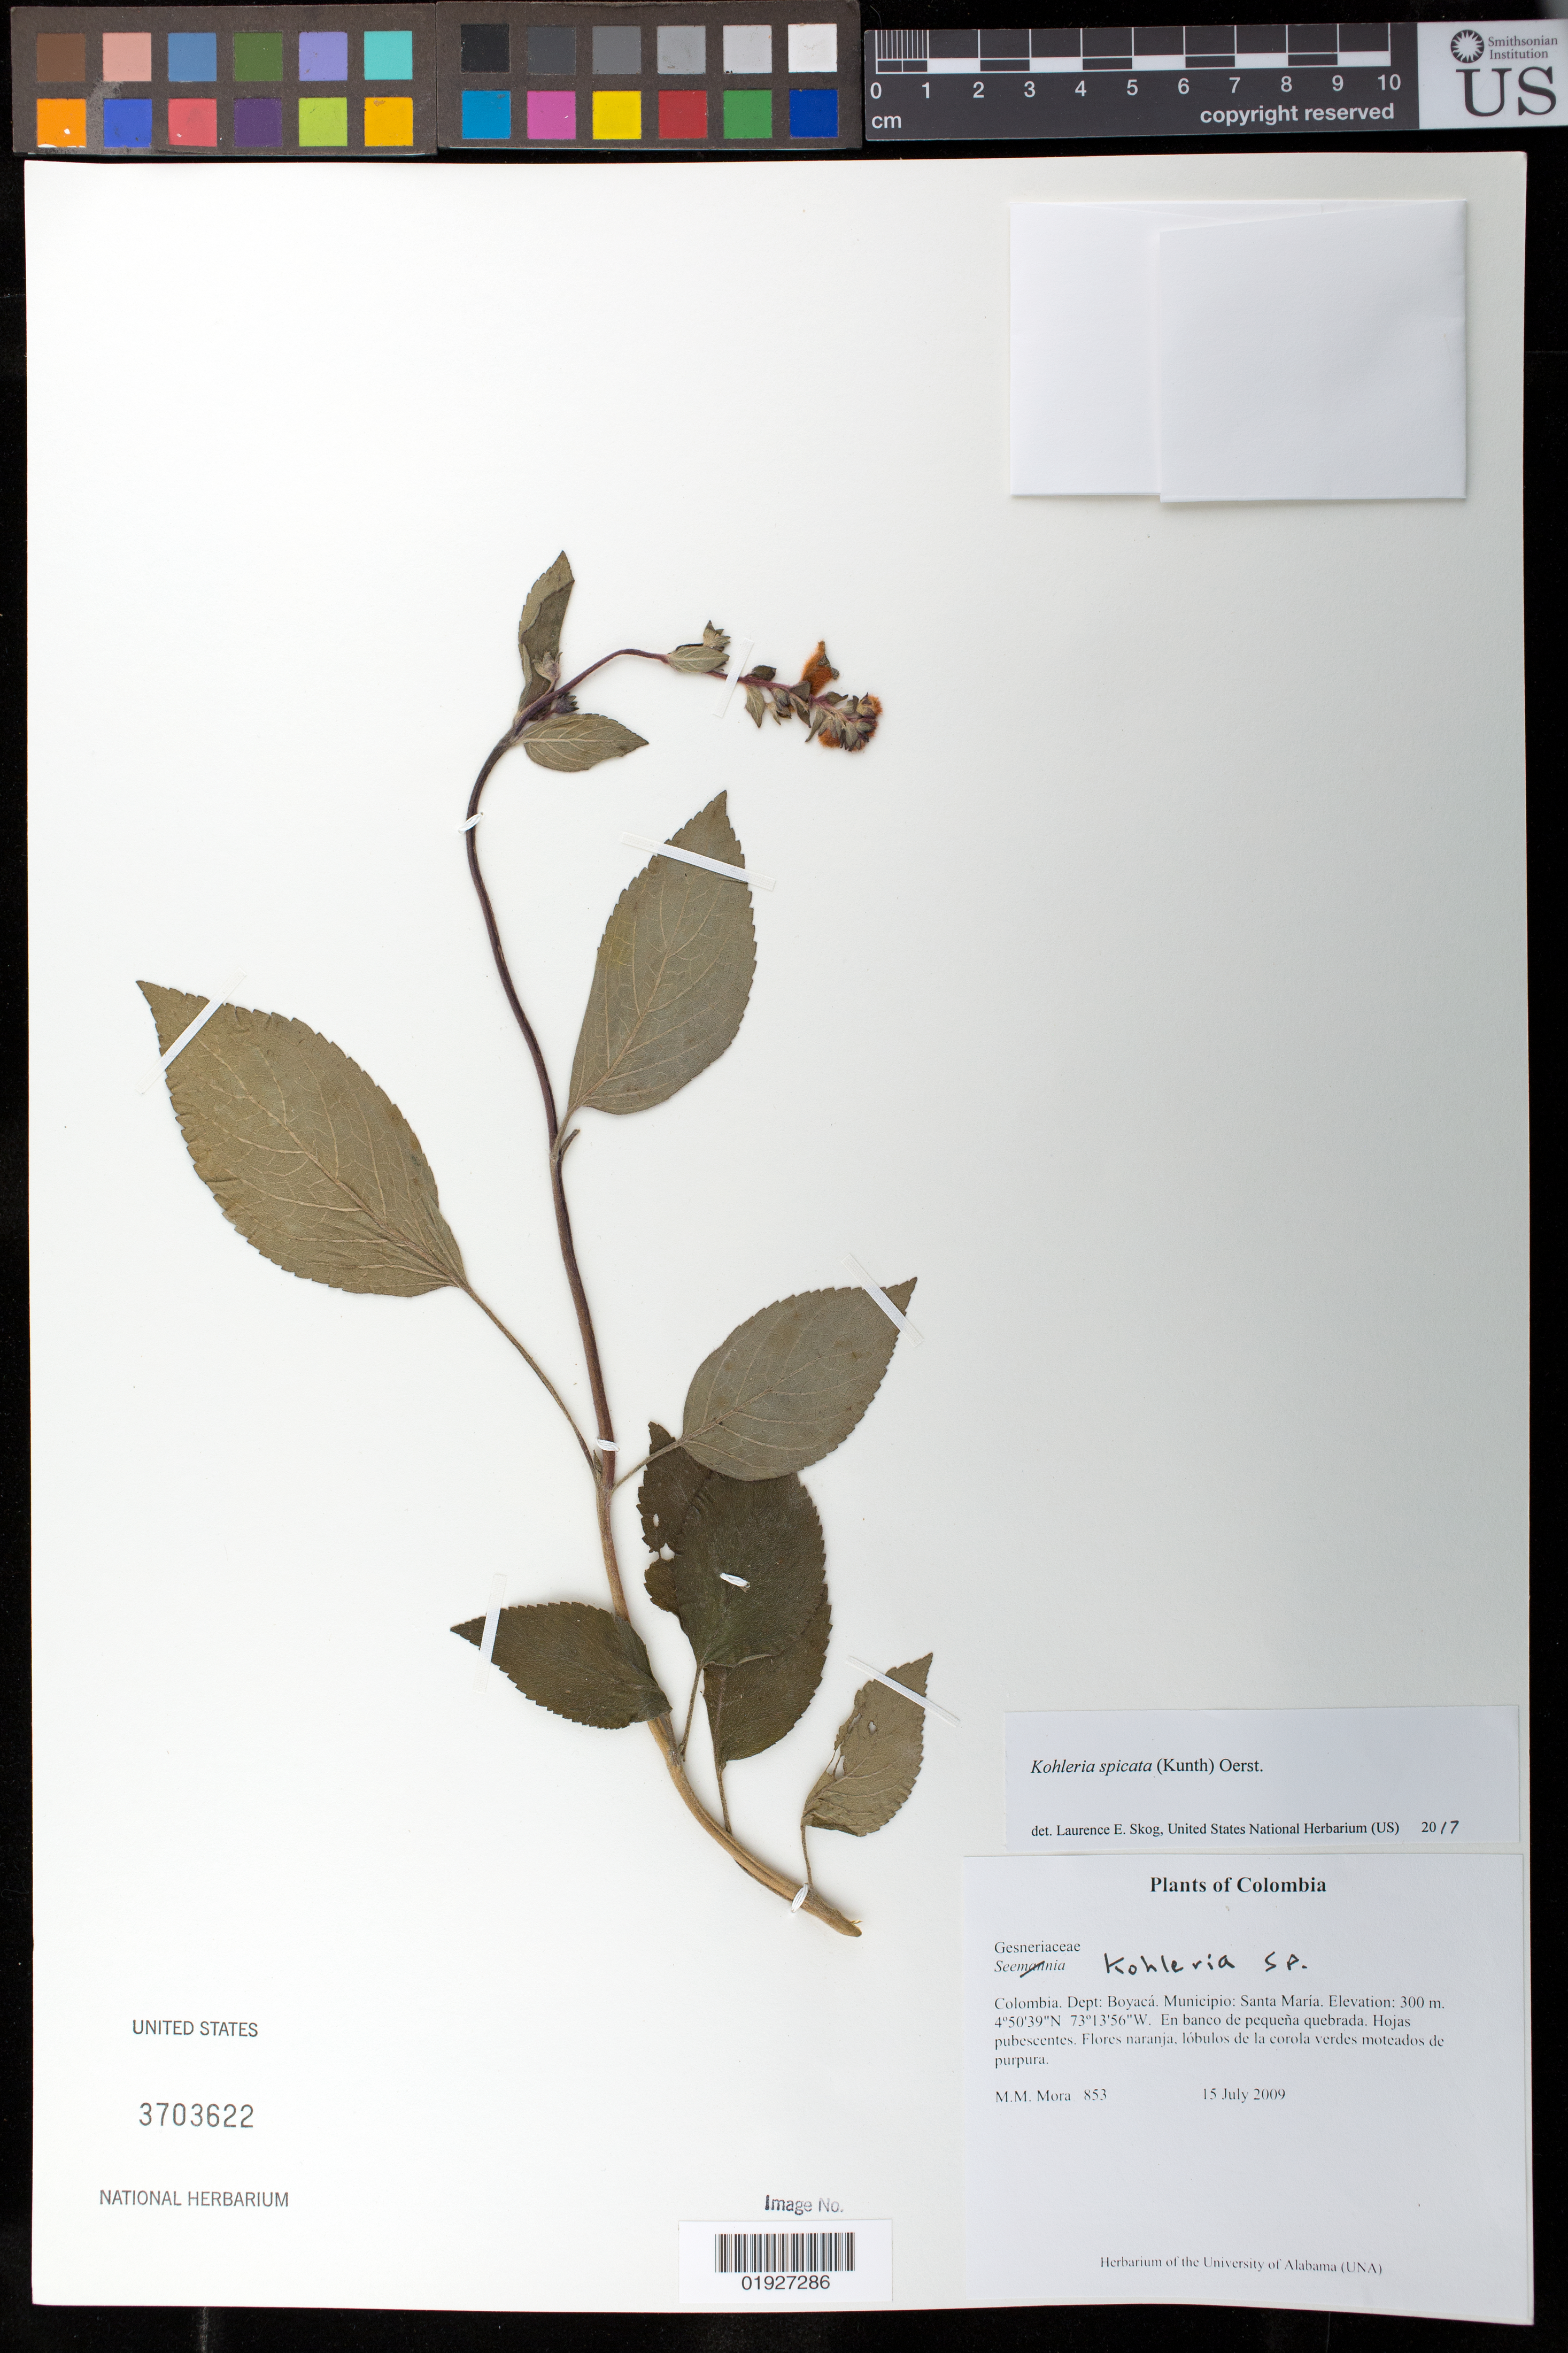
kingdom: Plantae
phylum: Tracheophyta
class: Magnoliopsida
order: Lamiales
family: Gesneriaceae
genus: Kohleria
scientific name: Kohleria spicata x K. inaequalis (Benth.) Wiehler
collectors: M. M. Mora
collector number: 853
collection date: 2009-07-15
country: Colombia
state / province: Boyacá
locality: Santa Maria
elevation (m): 300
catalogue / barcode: US 3703622